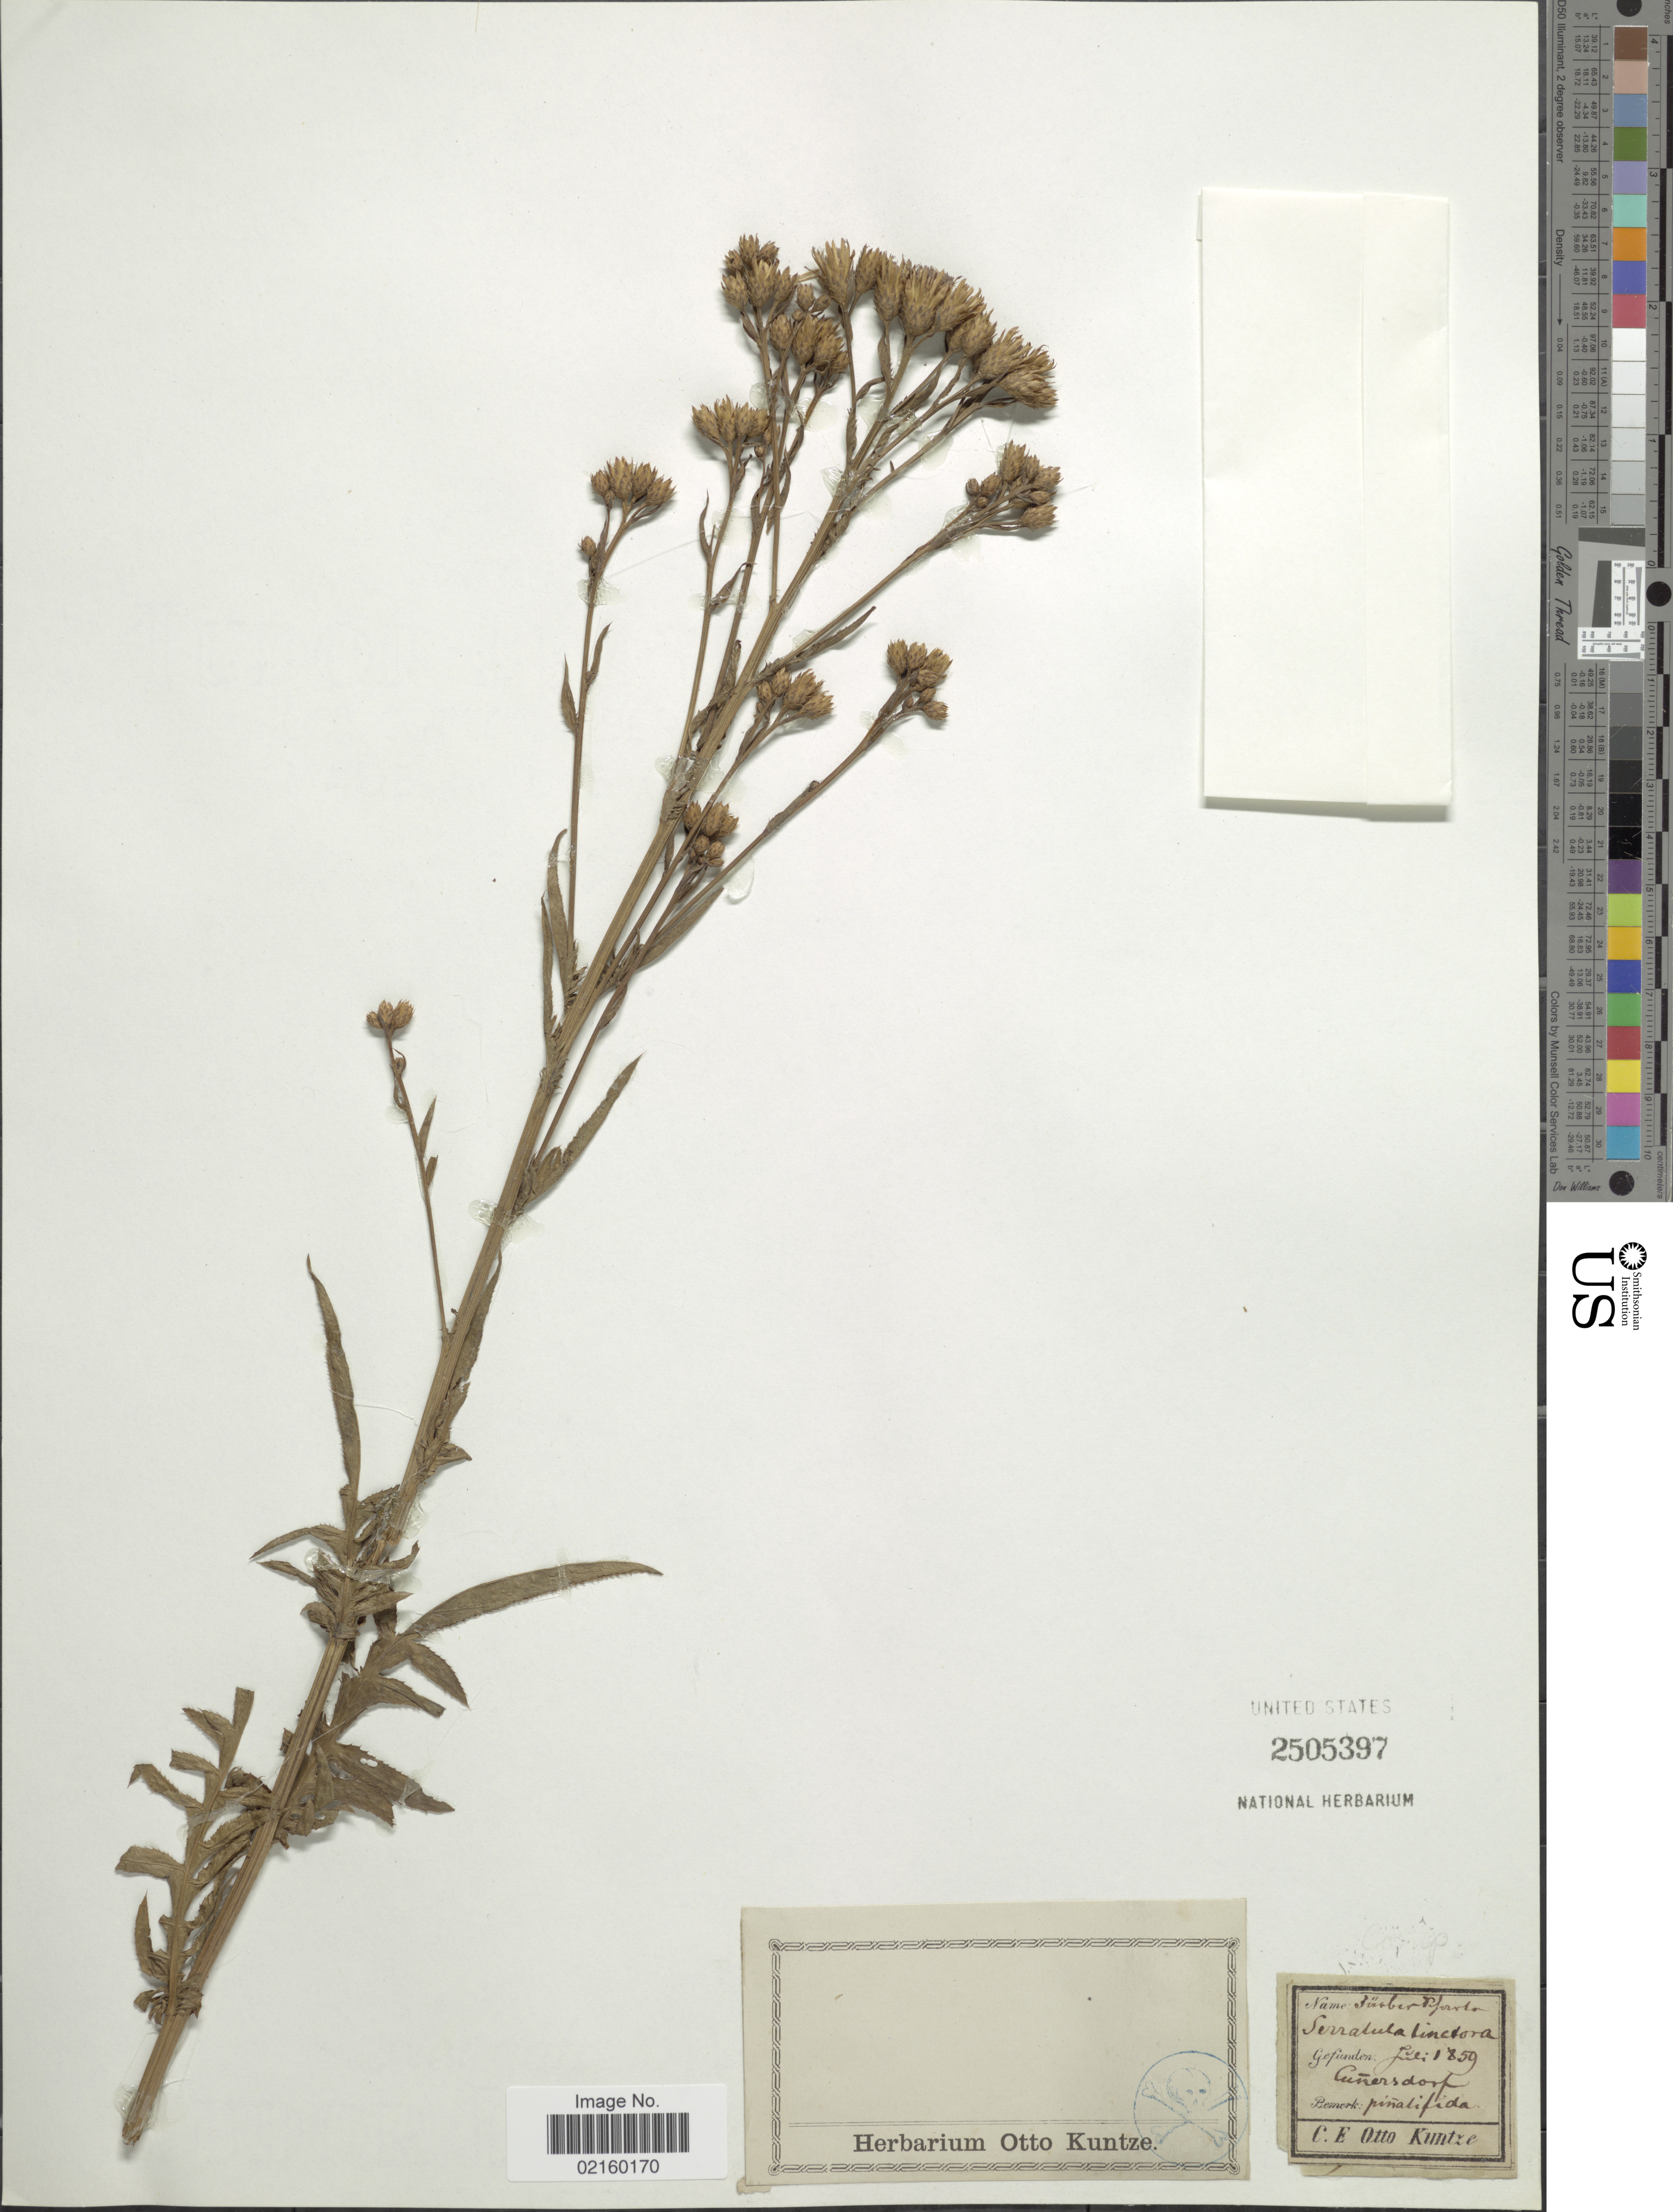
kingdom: Plantae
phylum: Tracheophyta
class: Magnoliopsida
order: Asterales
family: Asteraceae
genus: Serratula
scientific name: Serratula tinctoria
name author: L.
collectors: C.E.O. Kuntze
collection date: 1859-07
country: Germany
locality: Cunnersdorf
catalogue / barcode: US 2505397